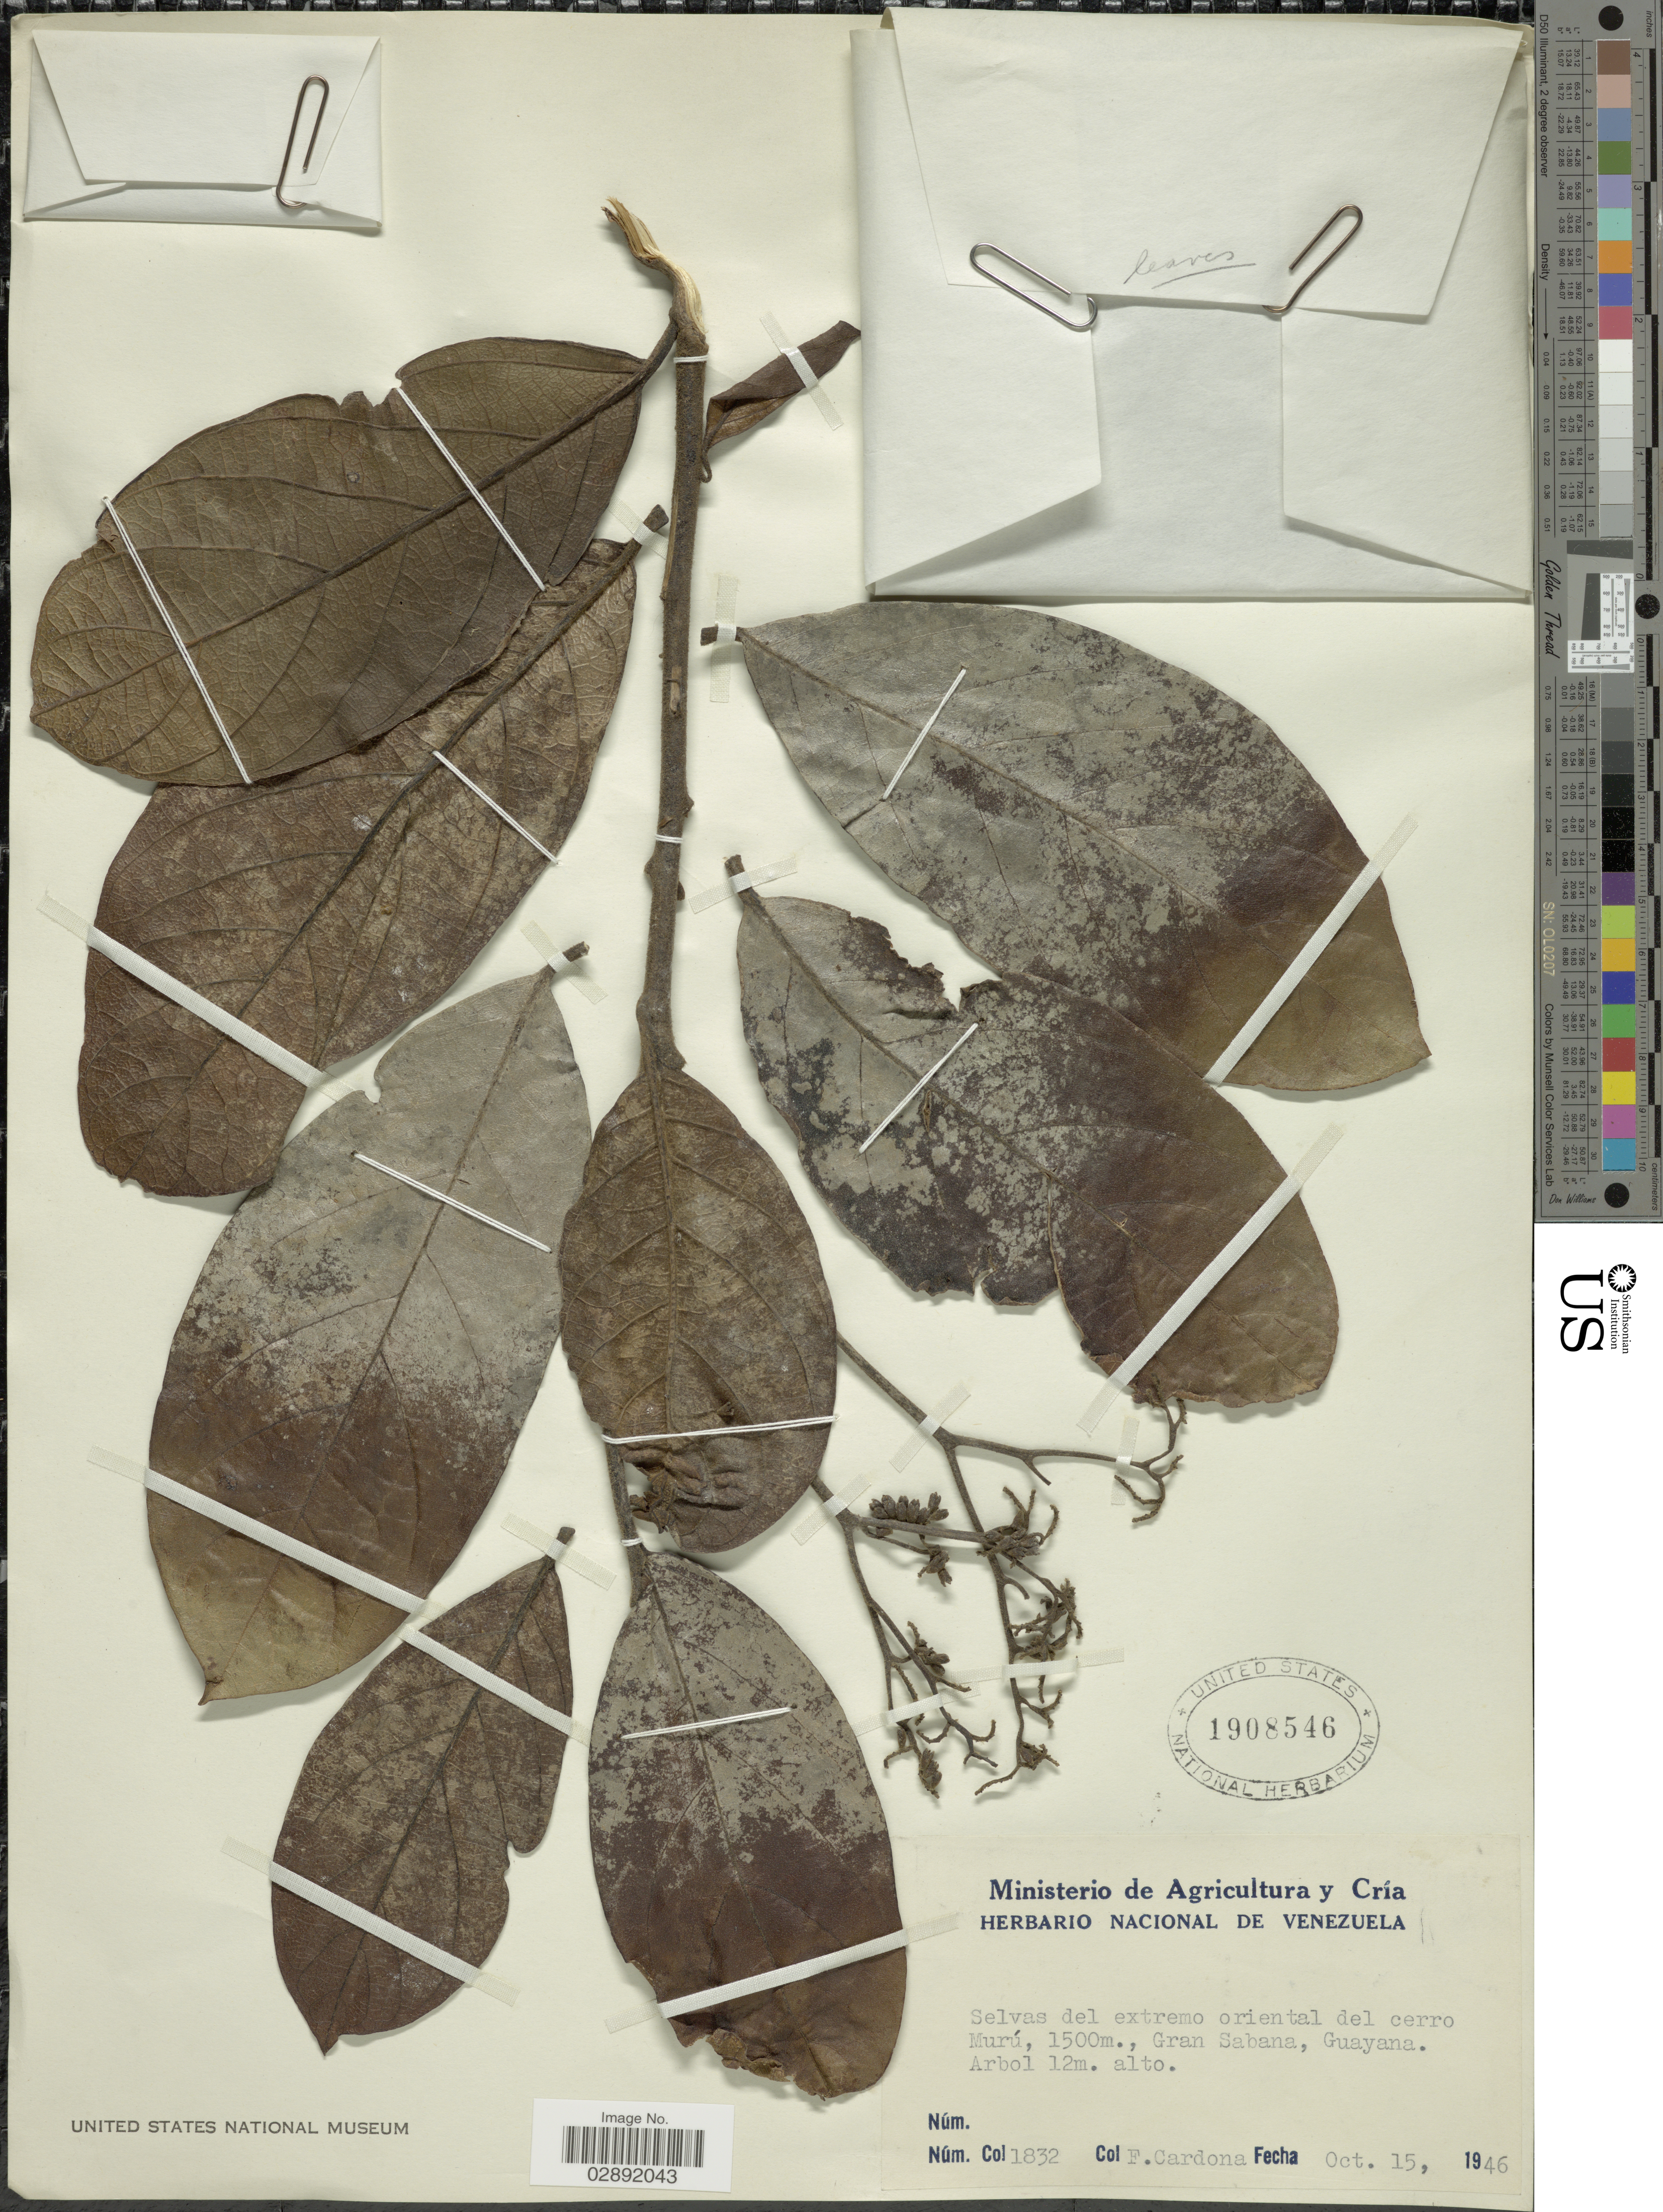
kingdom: Plantae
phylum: Tracheophyta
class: Magnoliopsida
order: Boraginales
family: Cordiaceae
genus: Cordia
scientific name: Cordia sp.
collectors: F. Cardona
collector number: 1832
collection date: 1946-10-15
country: Guyana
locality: Selvas del extremo oriental del cerro Murú, Gran Sabana.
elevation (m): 1500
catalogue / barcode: US 1908546